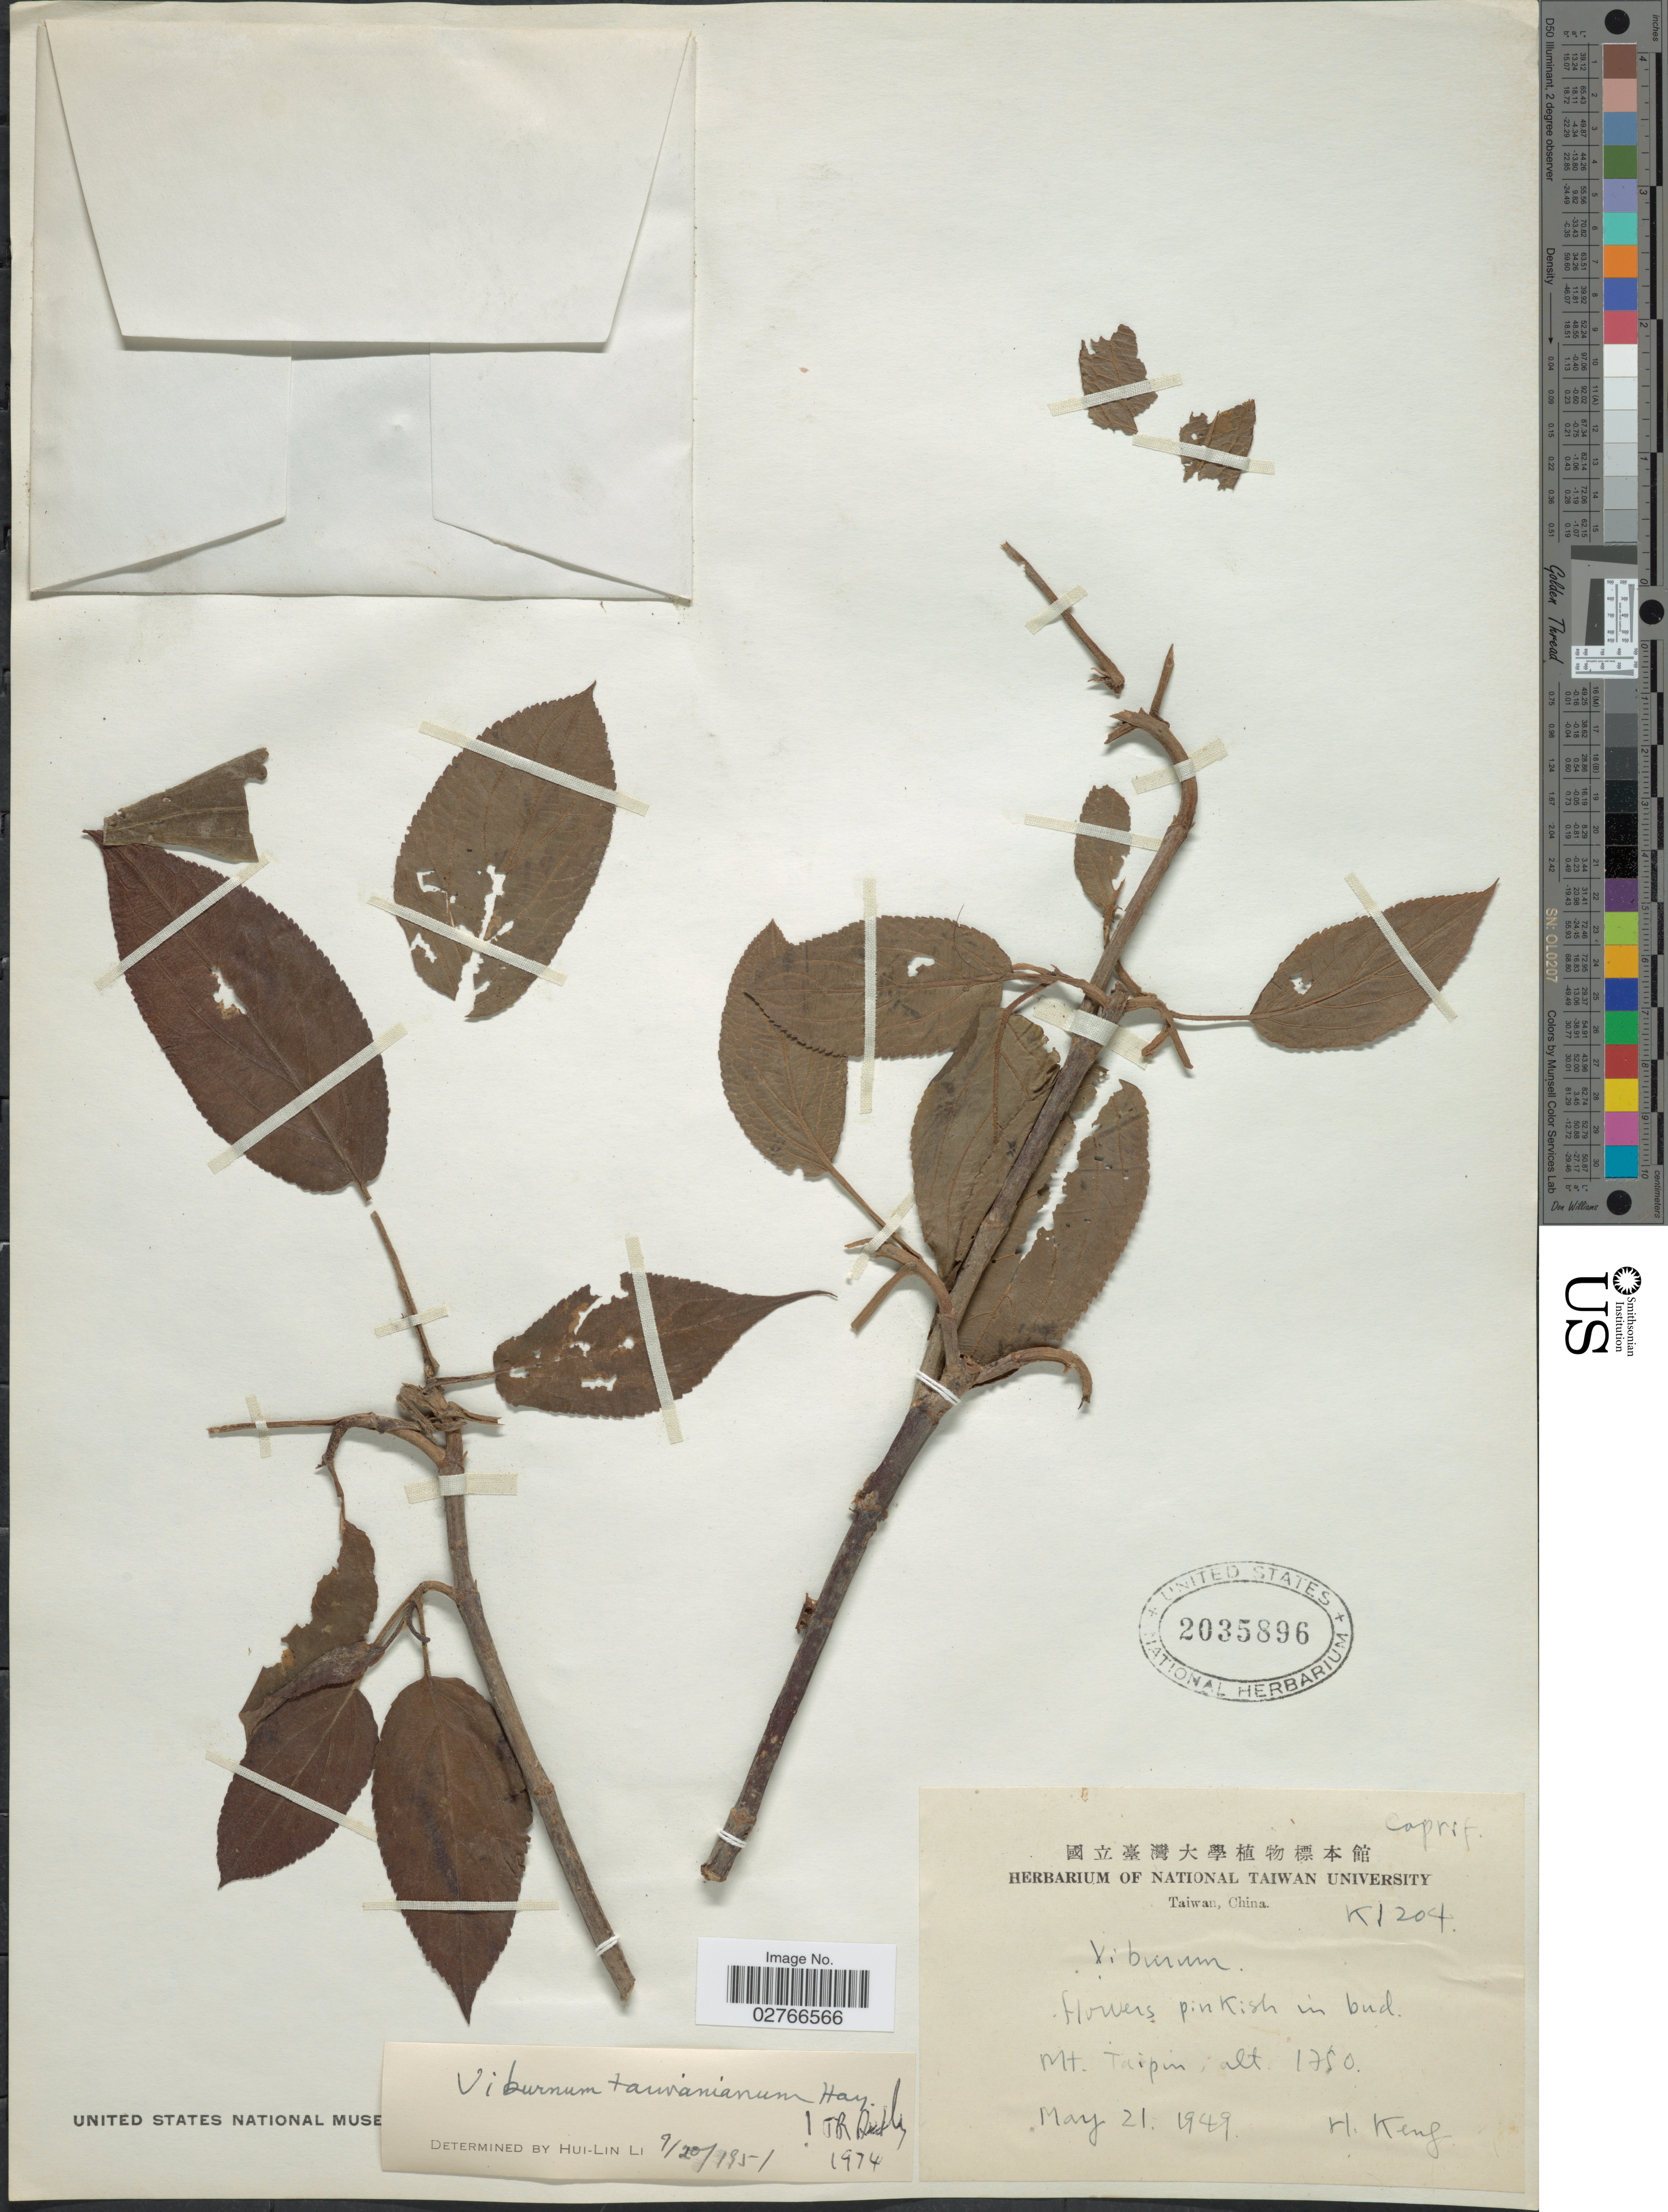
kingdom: Plantae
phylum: Tracheophyta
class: Magnoliopsida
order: Dipsacales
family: Viburnaceae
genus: Viburnum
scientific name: Viburnum urceolatum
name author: Siebold & Zucc.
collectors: H. Keng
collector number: K1204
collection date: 1949-05-21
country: Taiwan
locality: Mt. Taipin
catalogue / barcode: US 2035896